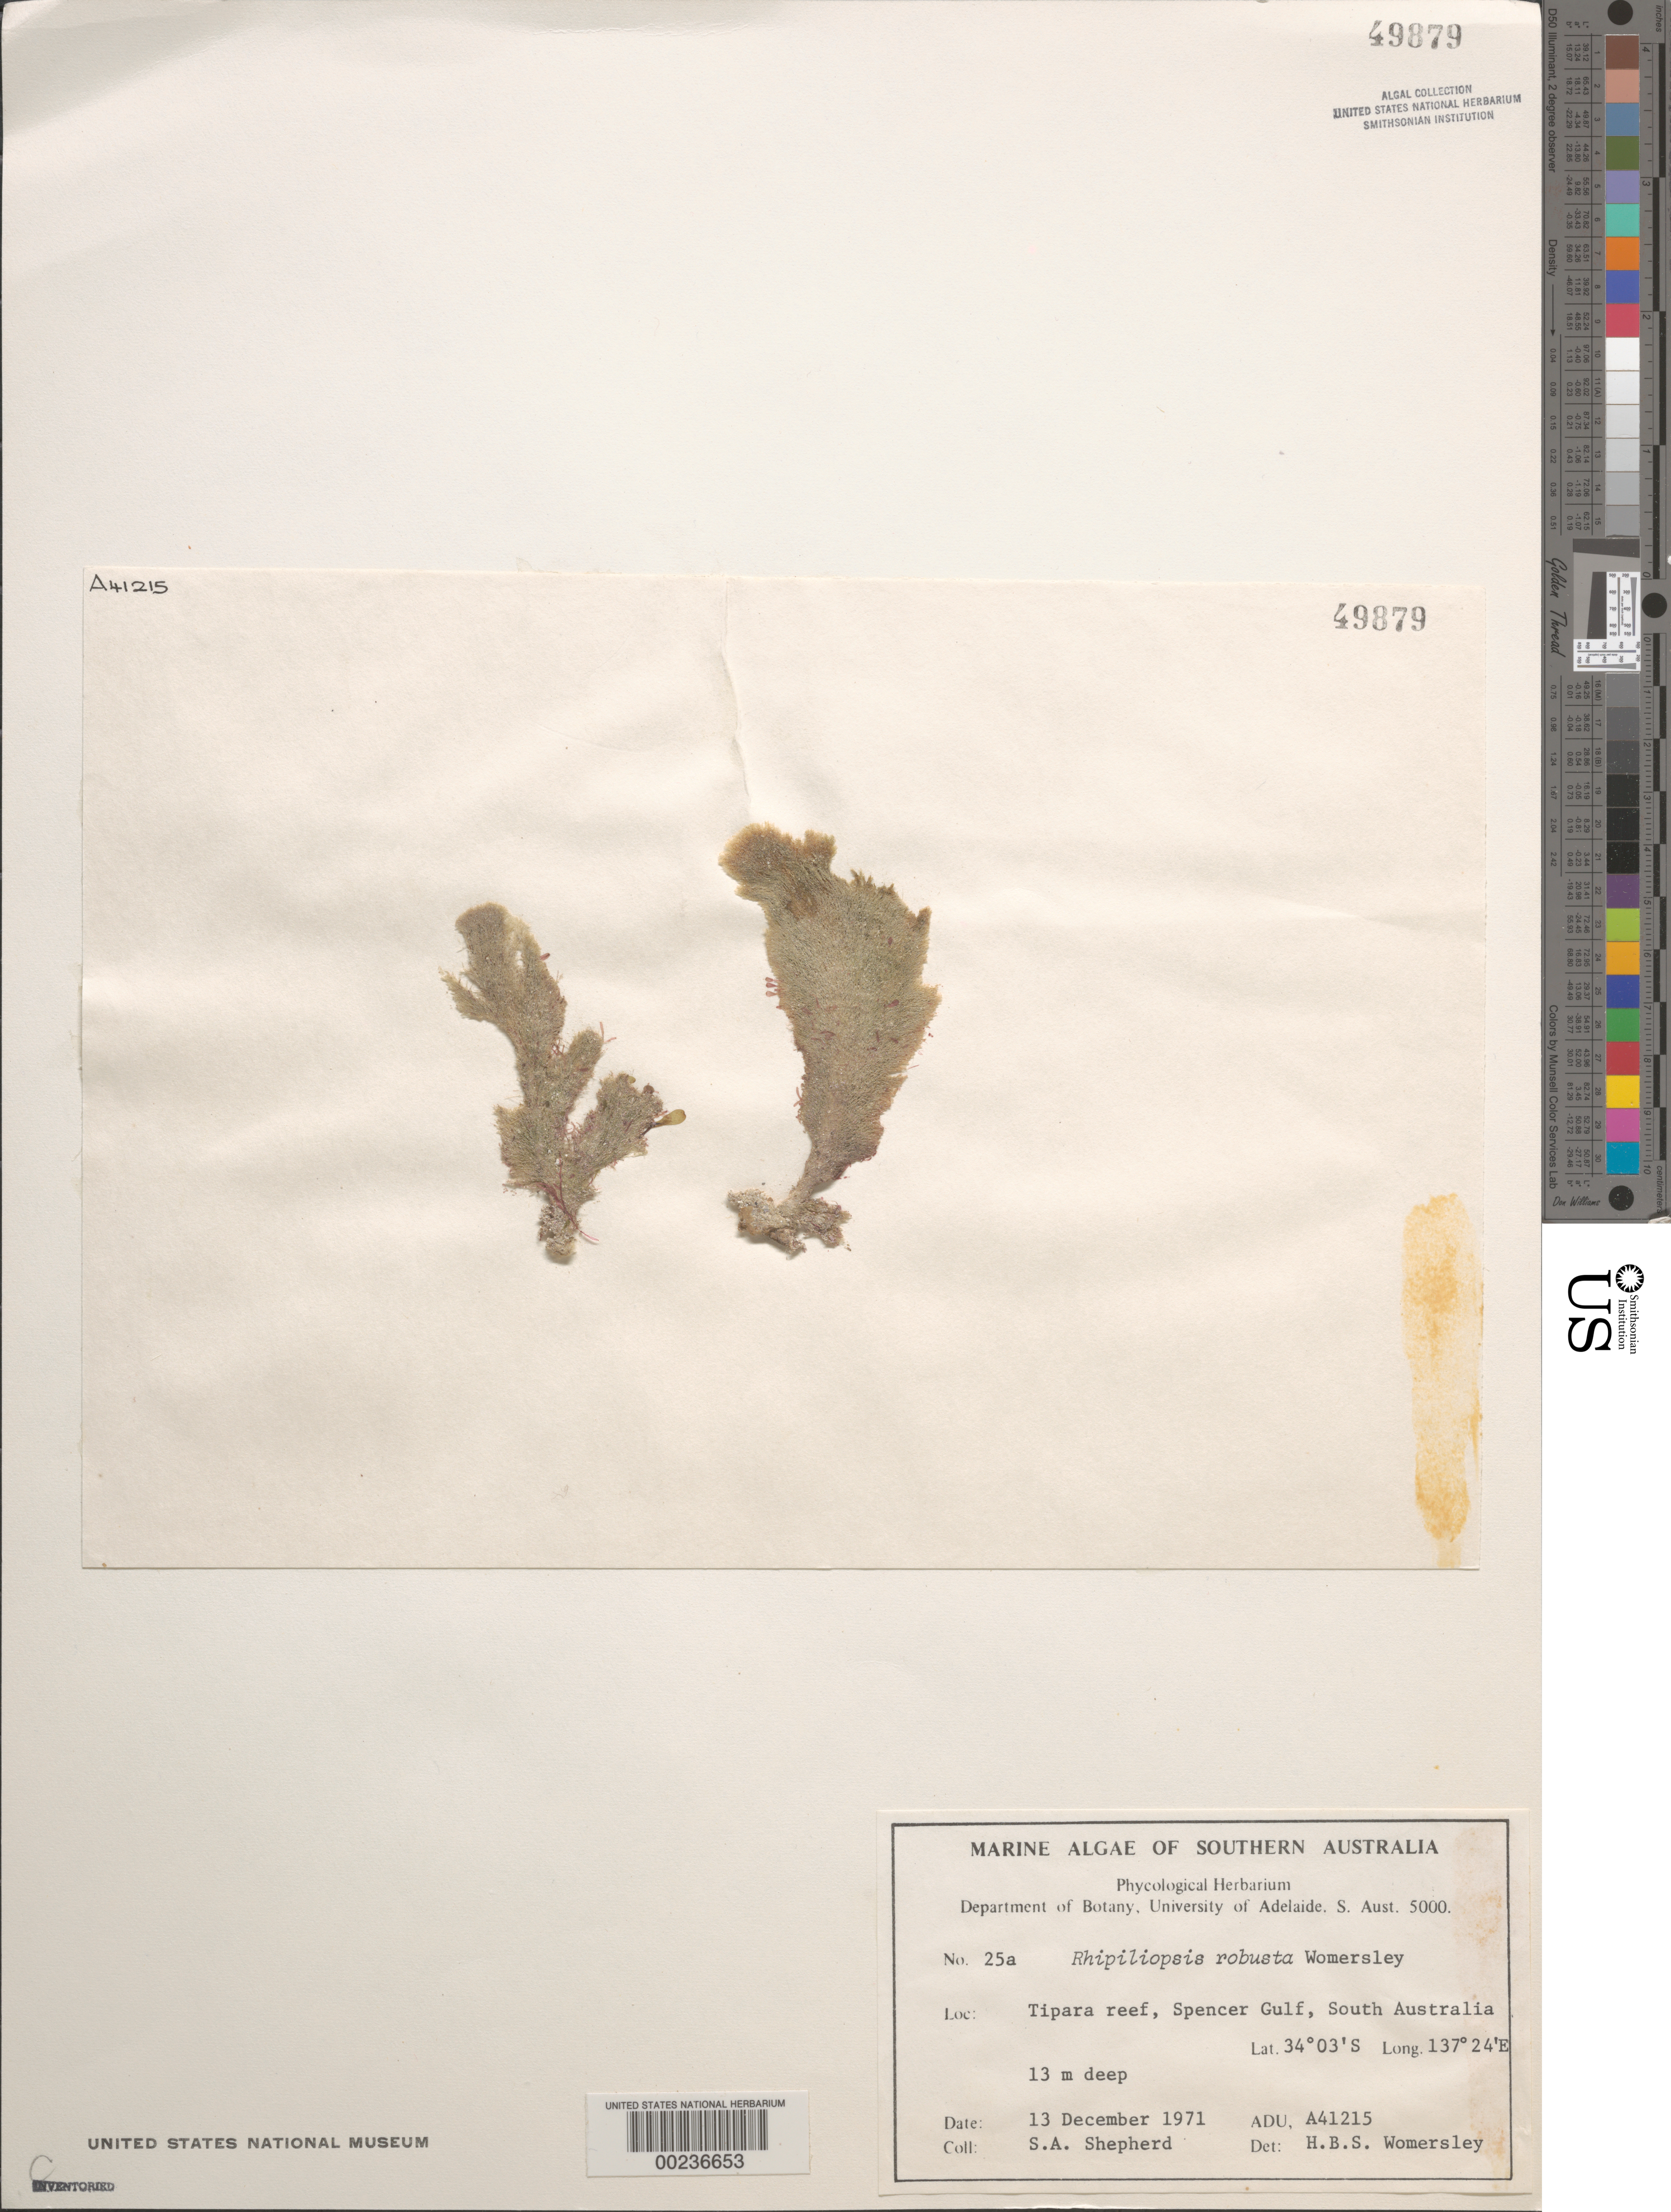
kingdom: Plantae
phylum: Chlorophyta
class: Ulvophyceae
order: Bryopsidales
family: Rhipiliaceae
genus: Rhipiliopsis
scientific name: Rhipiliopsis robusta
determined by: Womersley, H. B. S.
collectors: S. Shepherd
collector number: ADU A41215 & 25A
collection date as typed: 13 Dec 1971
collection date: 1971-12-13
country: Australia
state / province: Western Australia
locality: Tipara Reef, Spencer Gulf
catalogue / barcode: US 49879